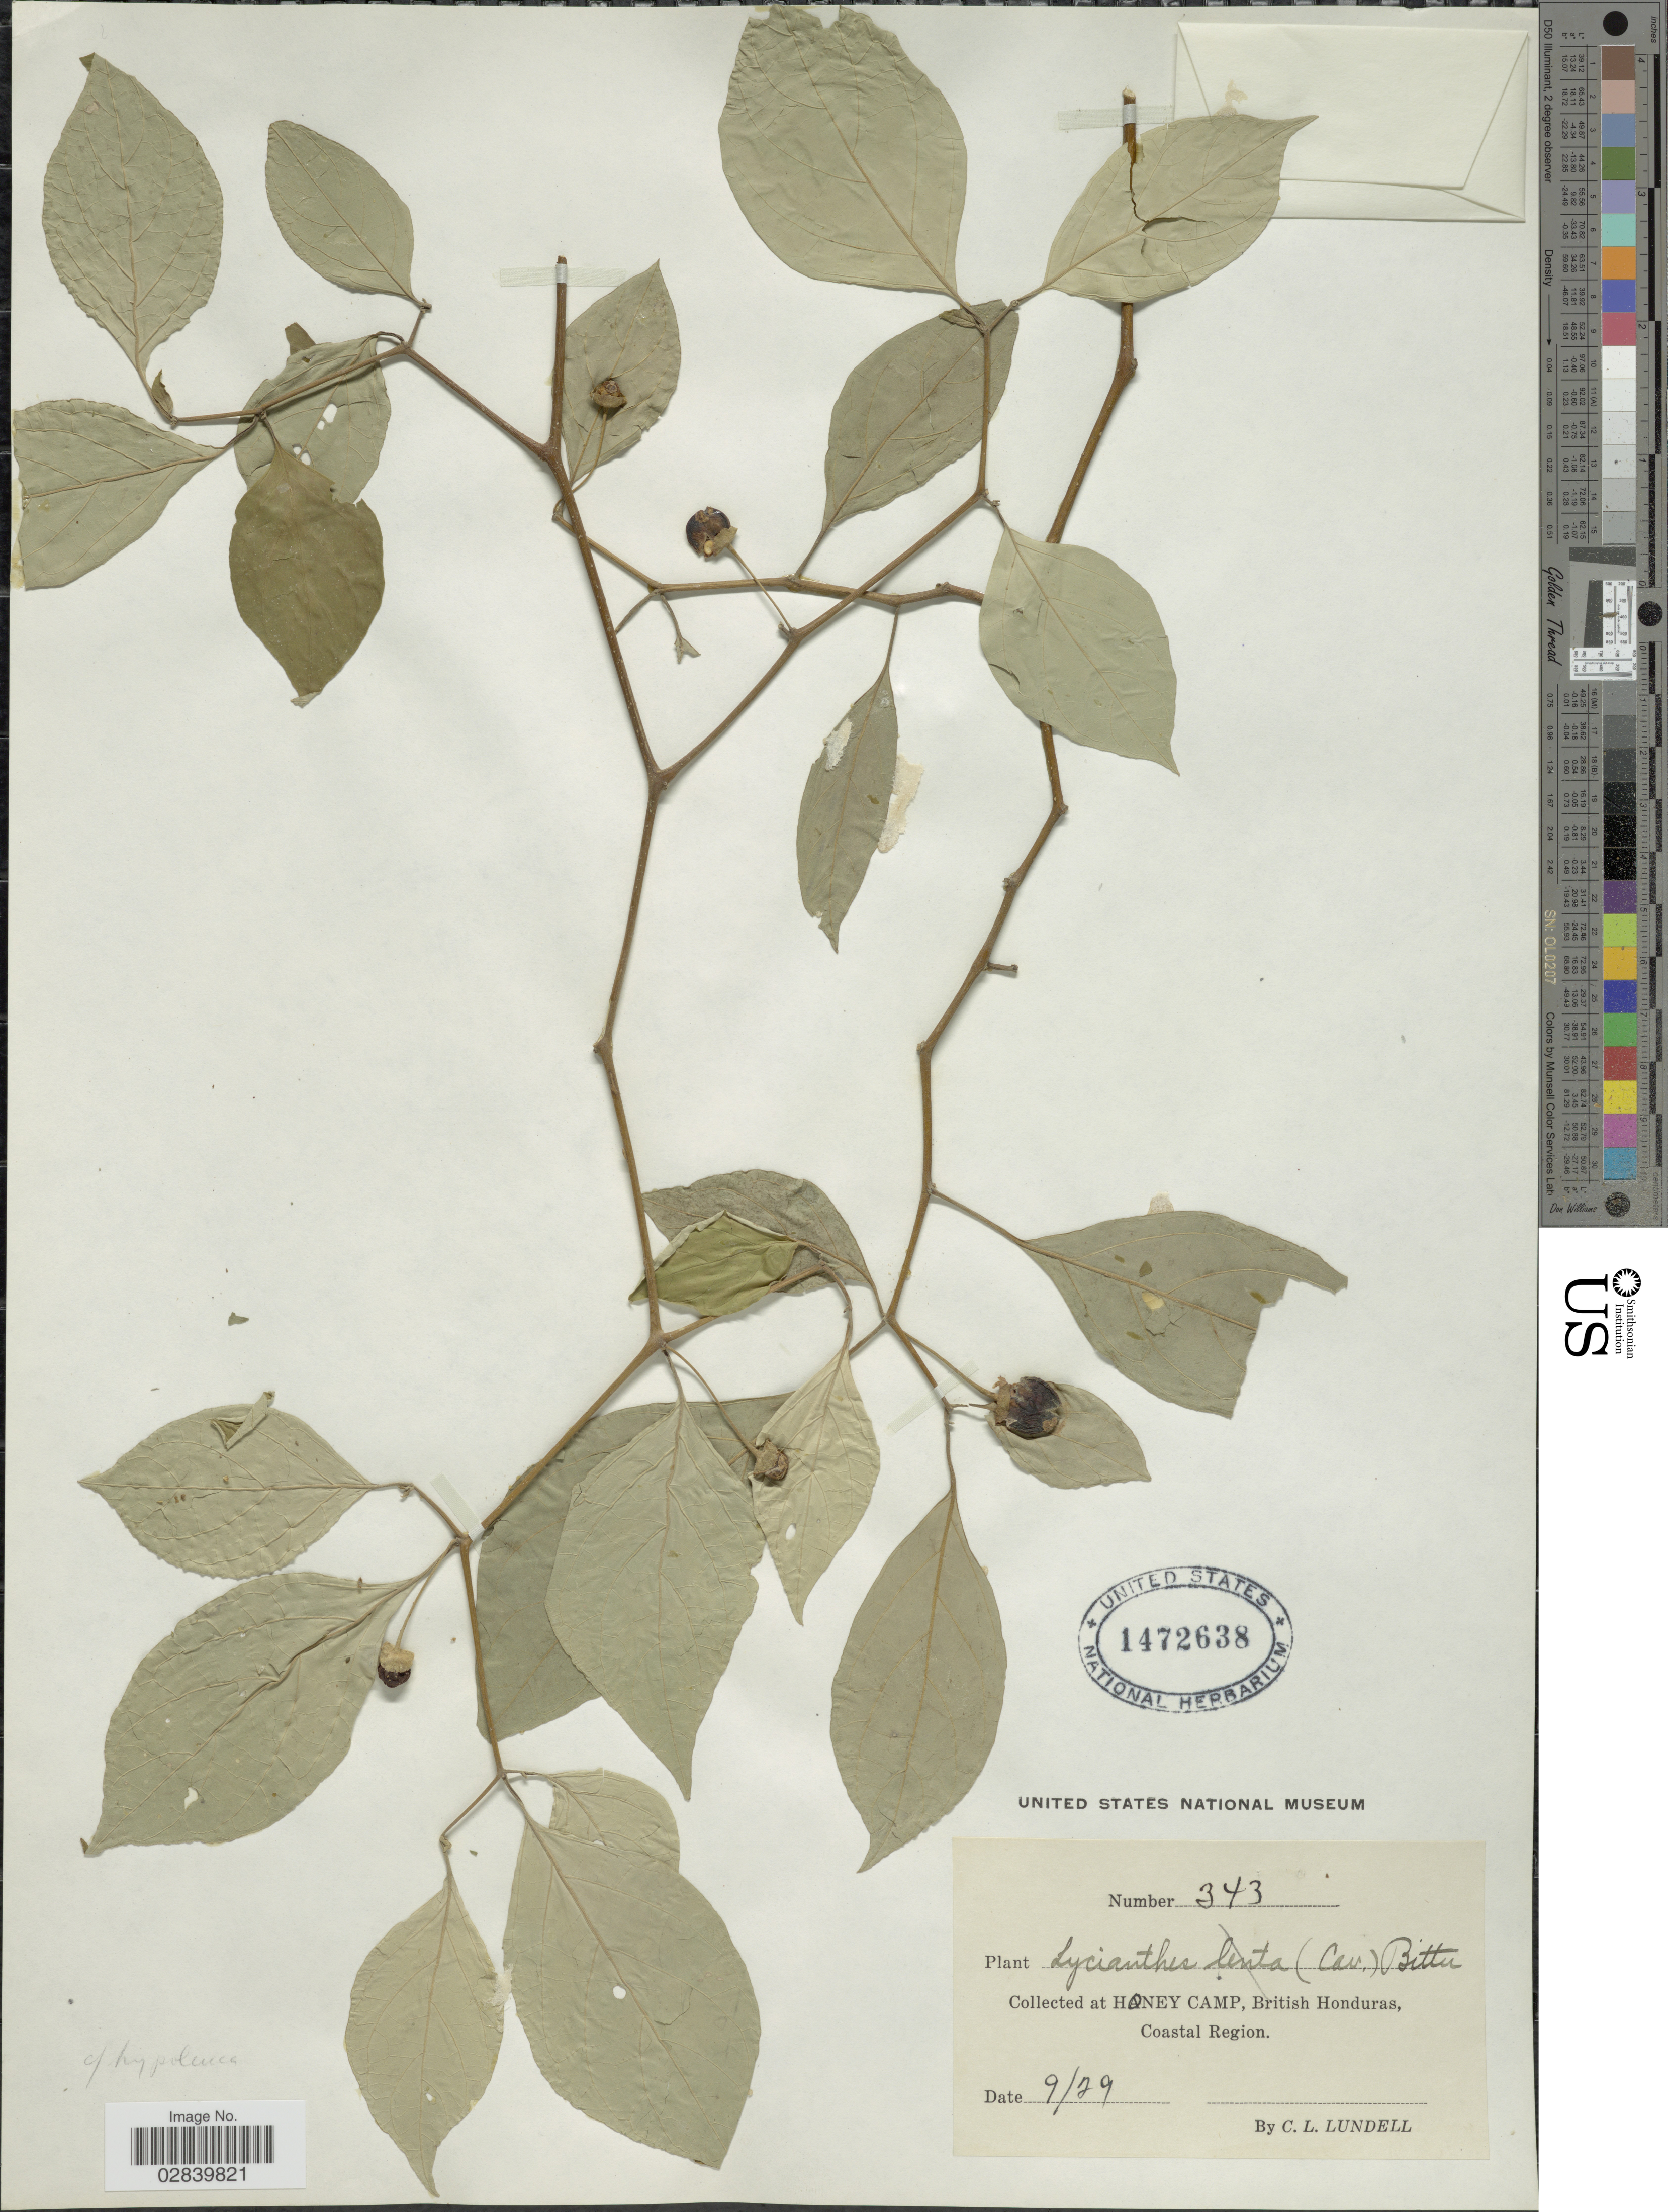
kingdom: Plantae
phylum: Tracheophyta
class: Magnoliopsida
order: Solanales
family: Solanaceae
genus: Lycianthes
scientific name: Lycianthes hypoleuca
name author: Standl.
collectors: C. L. Lundell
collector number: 343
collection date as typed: Transcribed d/m/y: /9/29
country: Belize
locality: Honey Camp, British Honduras, Coastal Region.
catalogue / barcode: US 1472638